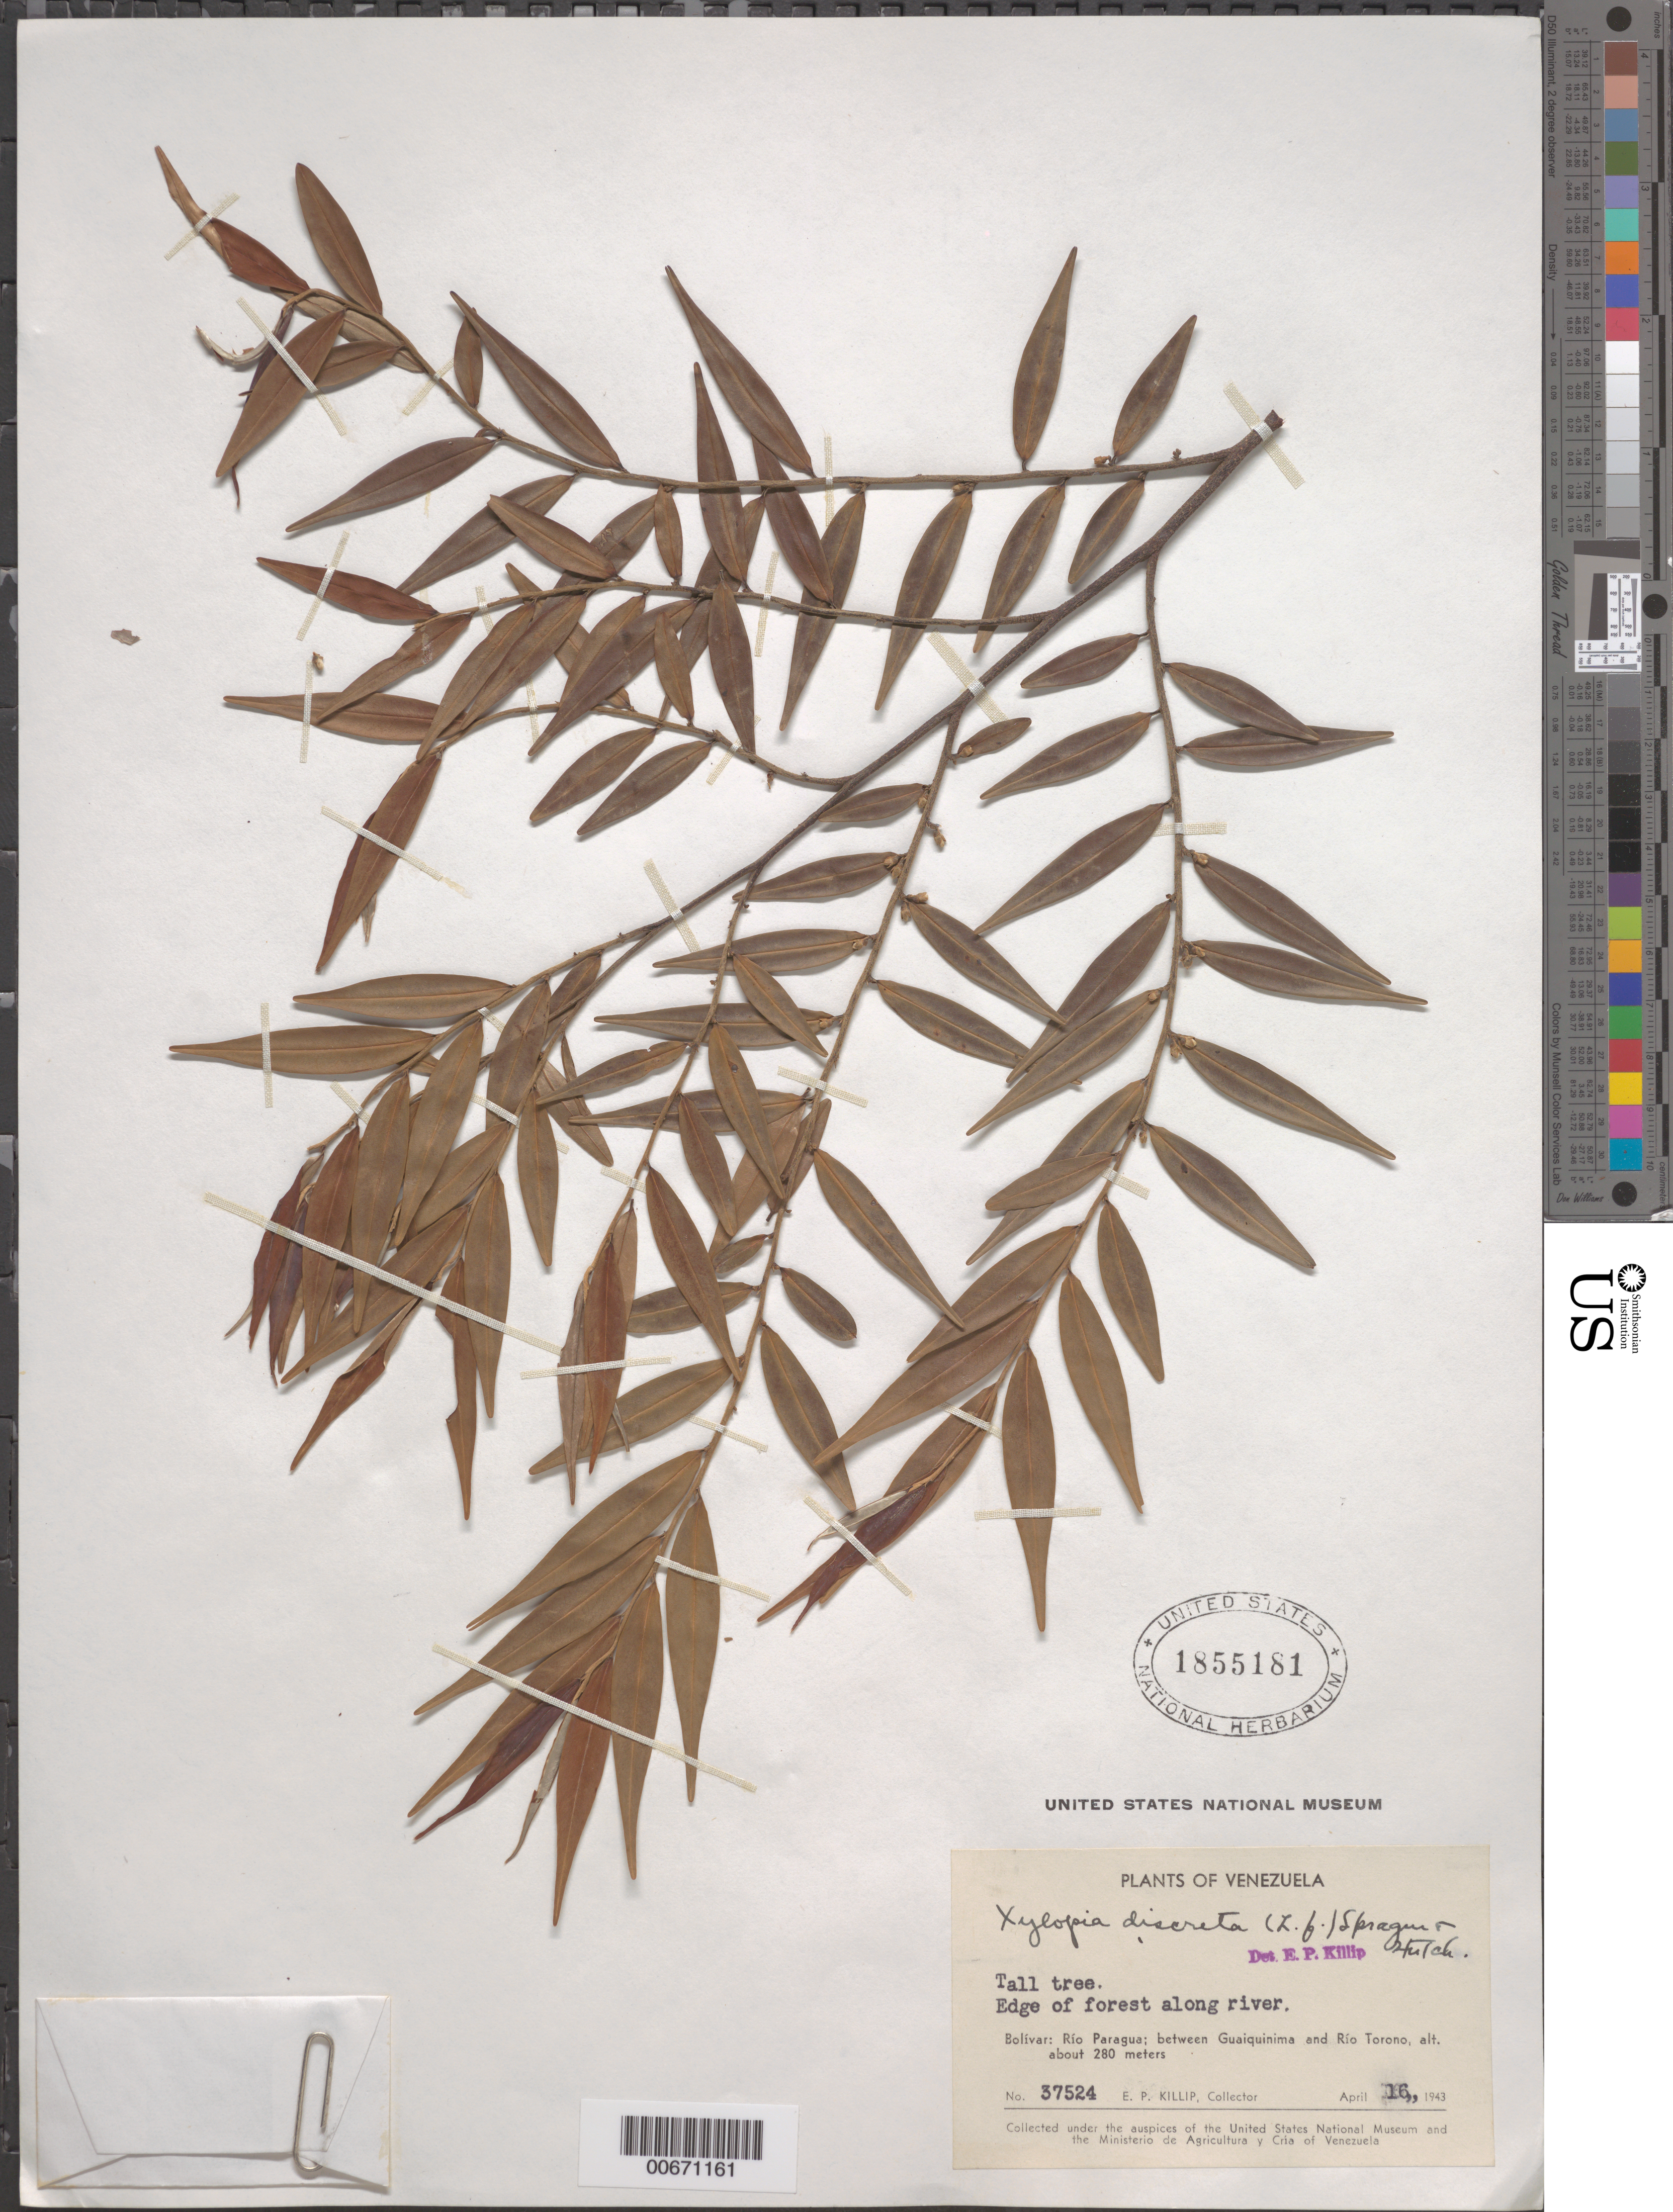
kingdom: Plantae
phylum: Tracheophyta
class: Magnoliopsida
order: Magnoliales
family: Annonaceae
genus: Xylopia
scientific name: Xylopia discreta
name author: (L. f.) Sprague & Hutch.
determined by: Killip, Ellsworth P.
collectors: E. P. Killip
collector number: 37524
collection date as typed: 16-Apr-43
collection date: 1943-04-16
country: Venezuela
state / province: Bolívar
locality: Río Paragua, between Guaiquinima and Río Torono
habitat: Edge of forest, along river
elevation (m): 280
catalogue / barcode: US 1855181